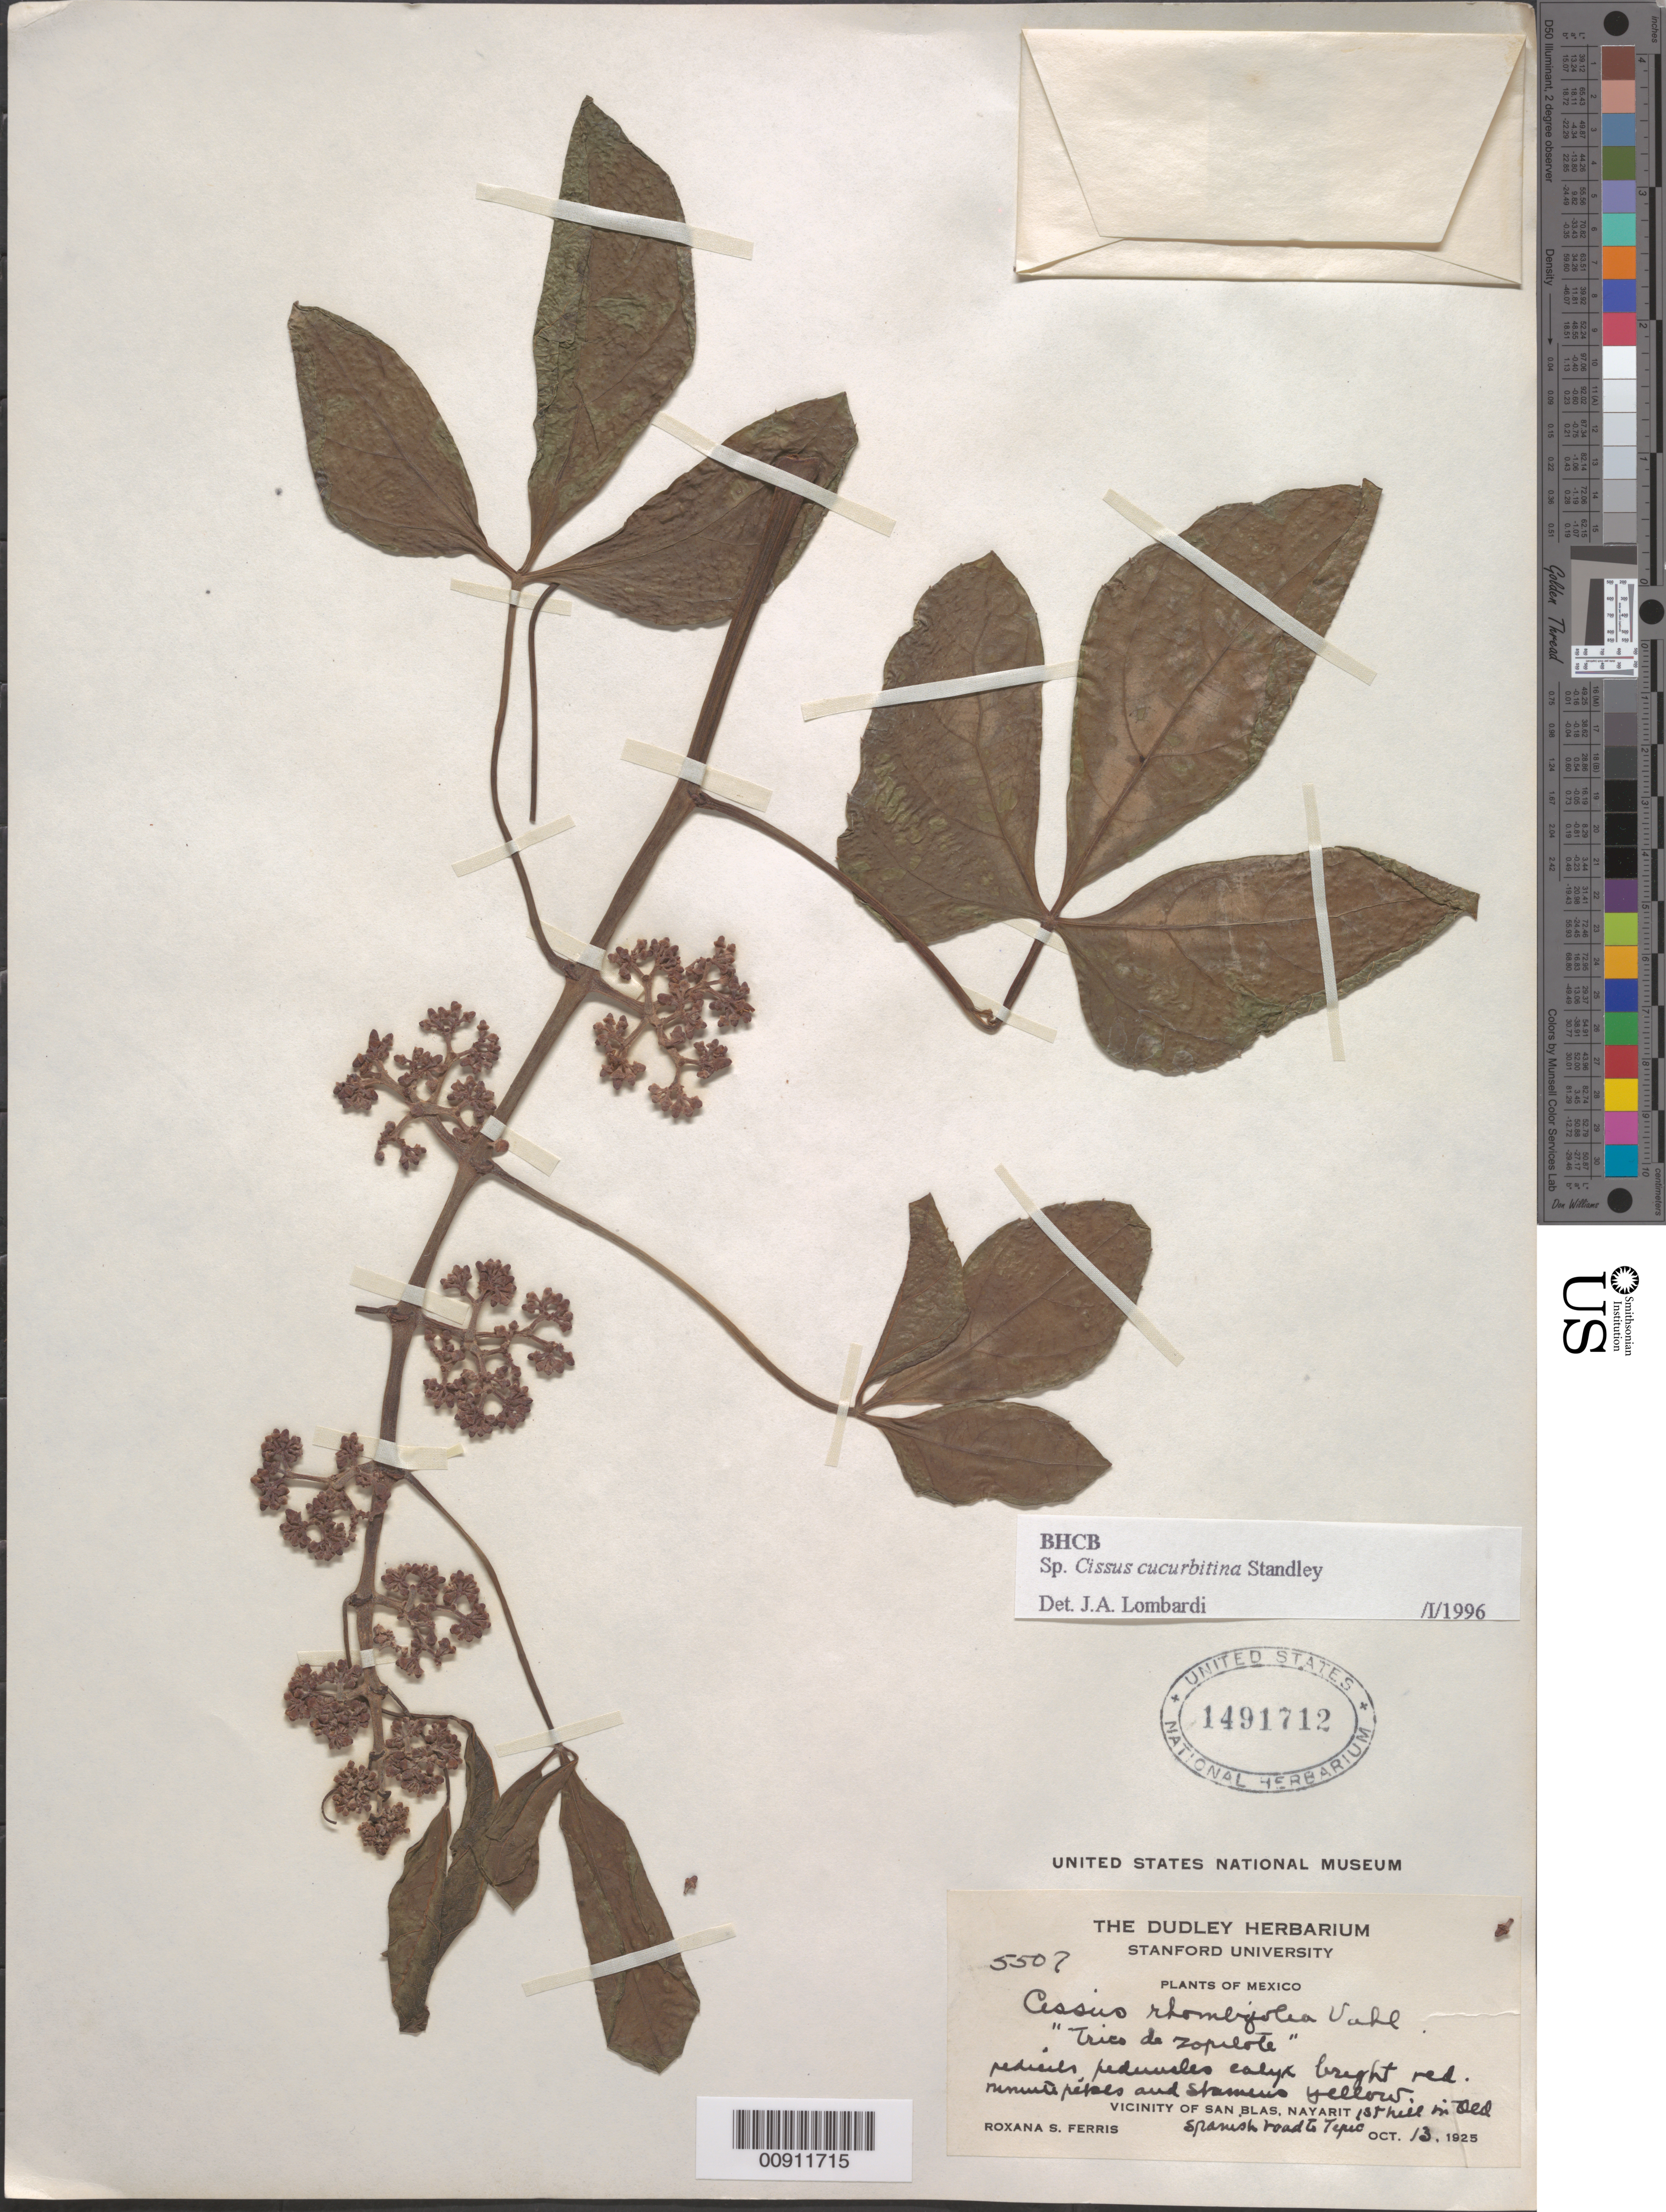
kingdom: Plantae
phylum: Tracheophyta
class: Magnoliopsida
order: Vitales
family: Vitaceae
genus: Cissus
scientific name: Cissus cucurbitina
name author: Standl.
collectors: R. S. Ferris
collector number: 5507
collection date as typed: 13 Oct 1925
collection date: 1925-10-13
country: Mexico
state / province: Nayarit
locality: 1st hill in Old Spanish road to Tepic. Vicinity of San Blas, Nayarit.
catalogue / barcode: US 1491712